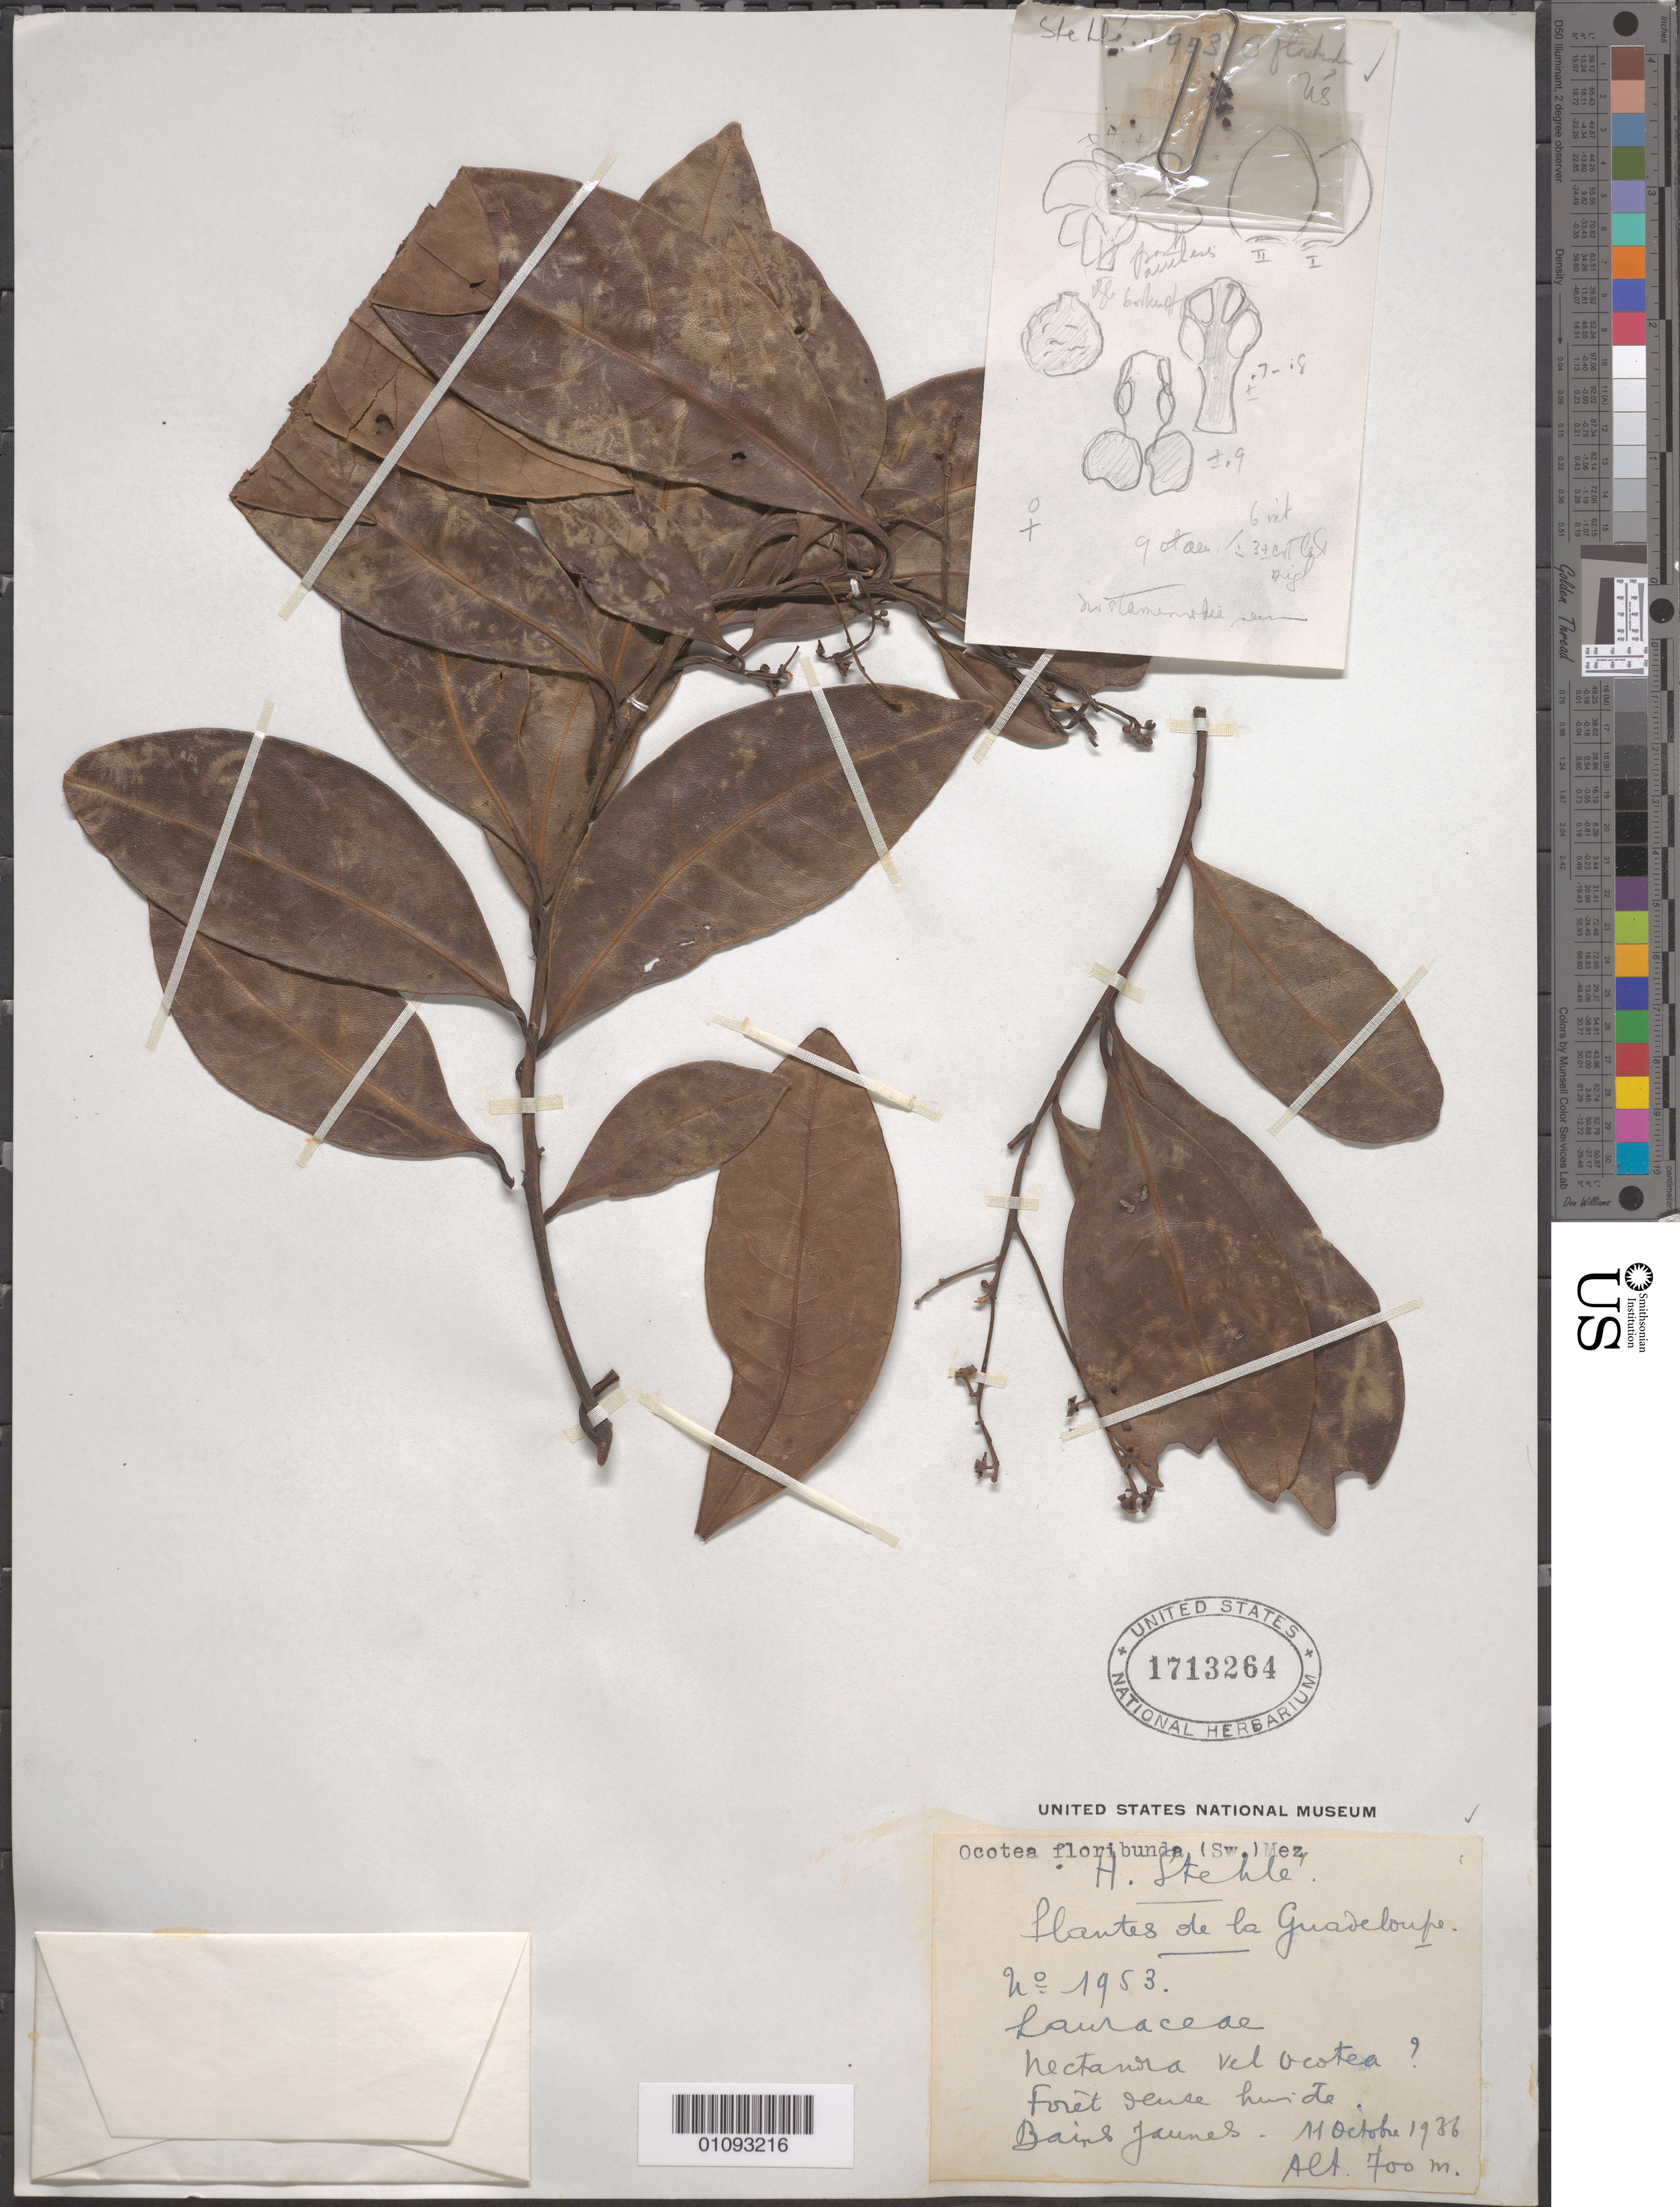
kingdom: Plantae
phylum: Tracheophyta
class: Magnoliopsida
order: Laurales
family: Lauraceae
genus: Ocotea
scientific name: Ocotea floribunda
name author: (Sw.) Mez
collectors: H. Stehlé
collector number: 1953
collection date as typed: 11 Oct 1936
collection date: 1936-10-11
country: Guadeloupe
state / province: St. Claude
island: Basse Terre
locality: Bains Jaunes.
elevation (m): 700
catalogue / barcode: US 1713264